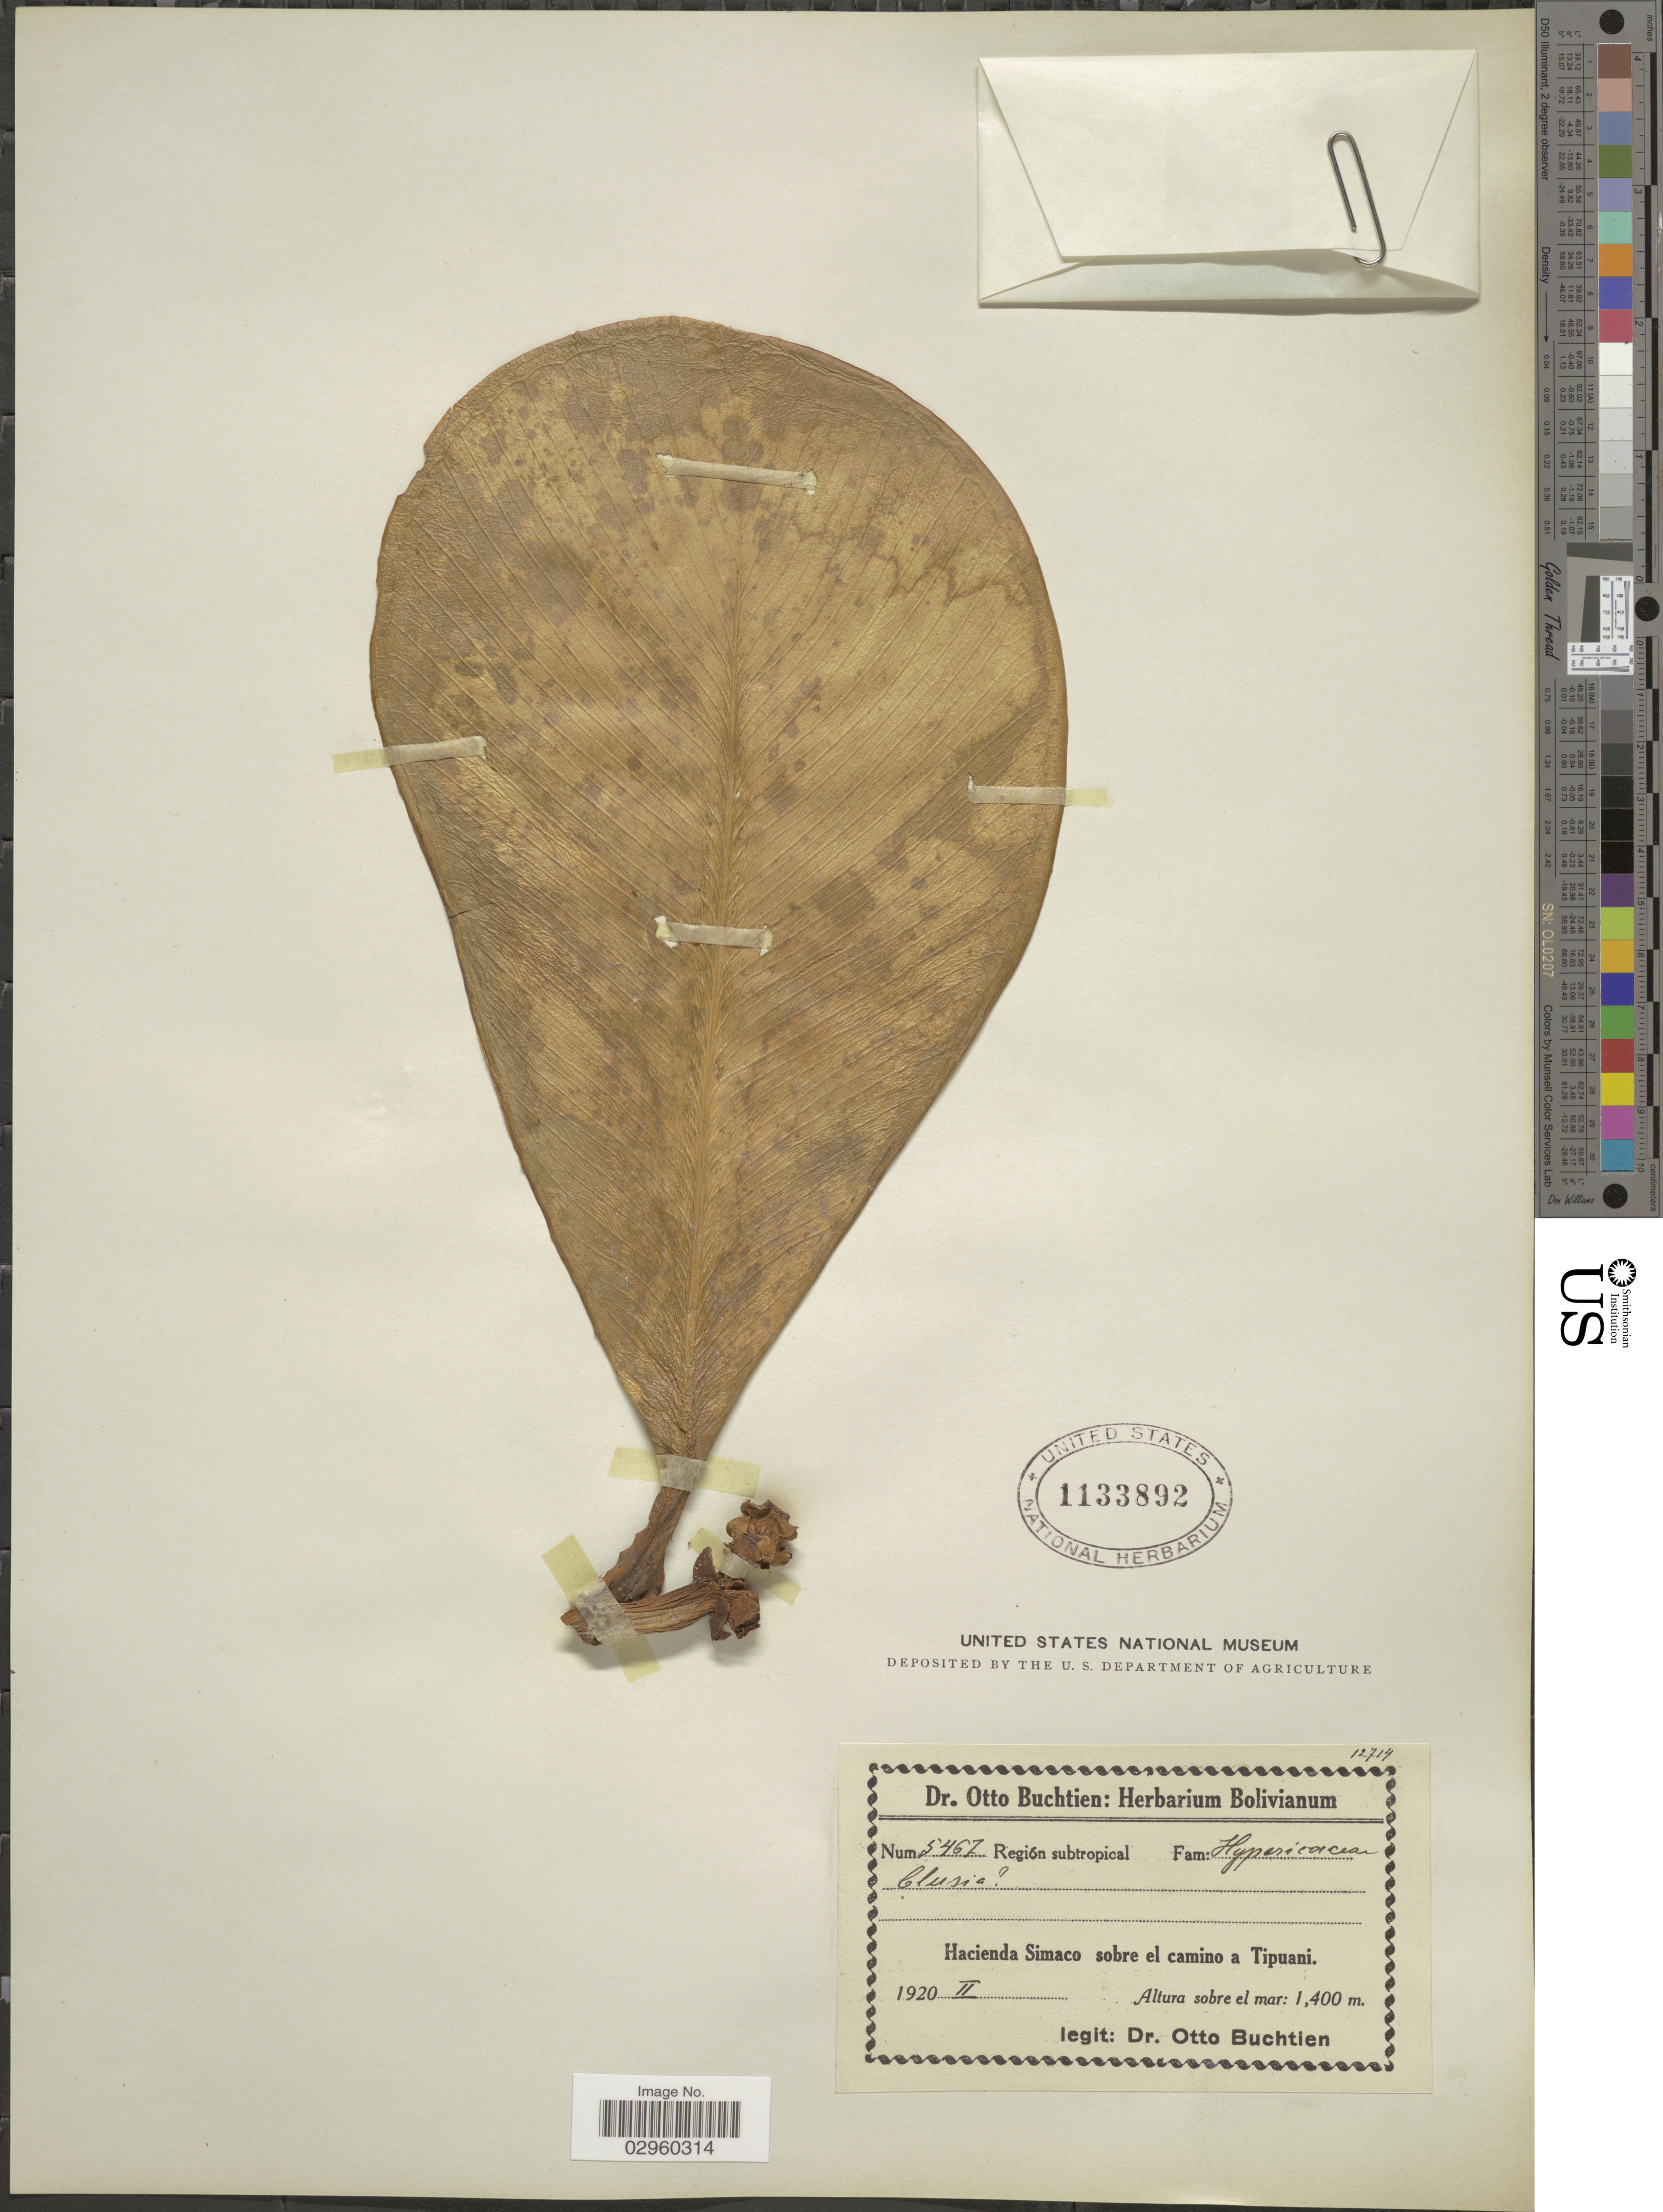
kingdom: Plantae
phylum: Tracheophyta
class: Magnoliopsida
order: Malpighiales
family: Clusiaceae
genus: Clusia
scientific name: Clusia sp.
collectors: O. Buchtien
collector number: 5467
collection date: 1920-02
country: Bolivia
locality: Región subtropical, Haciendo Simaco sobre el camino a Tipuani.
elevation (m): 1400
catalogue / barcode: US 1133892